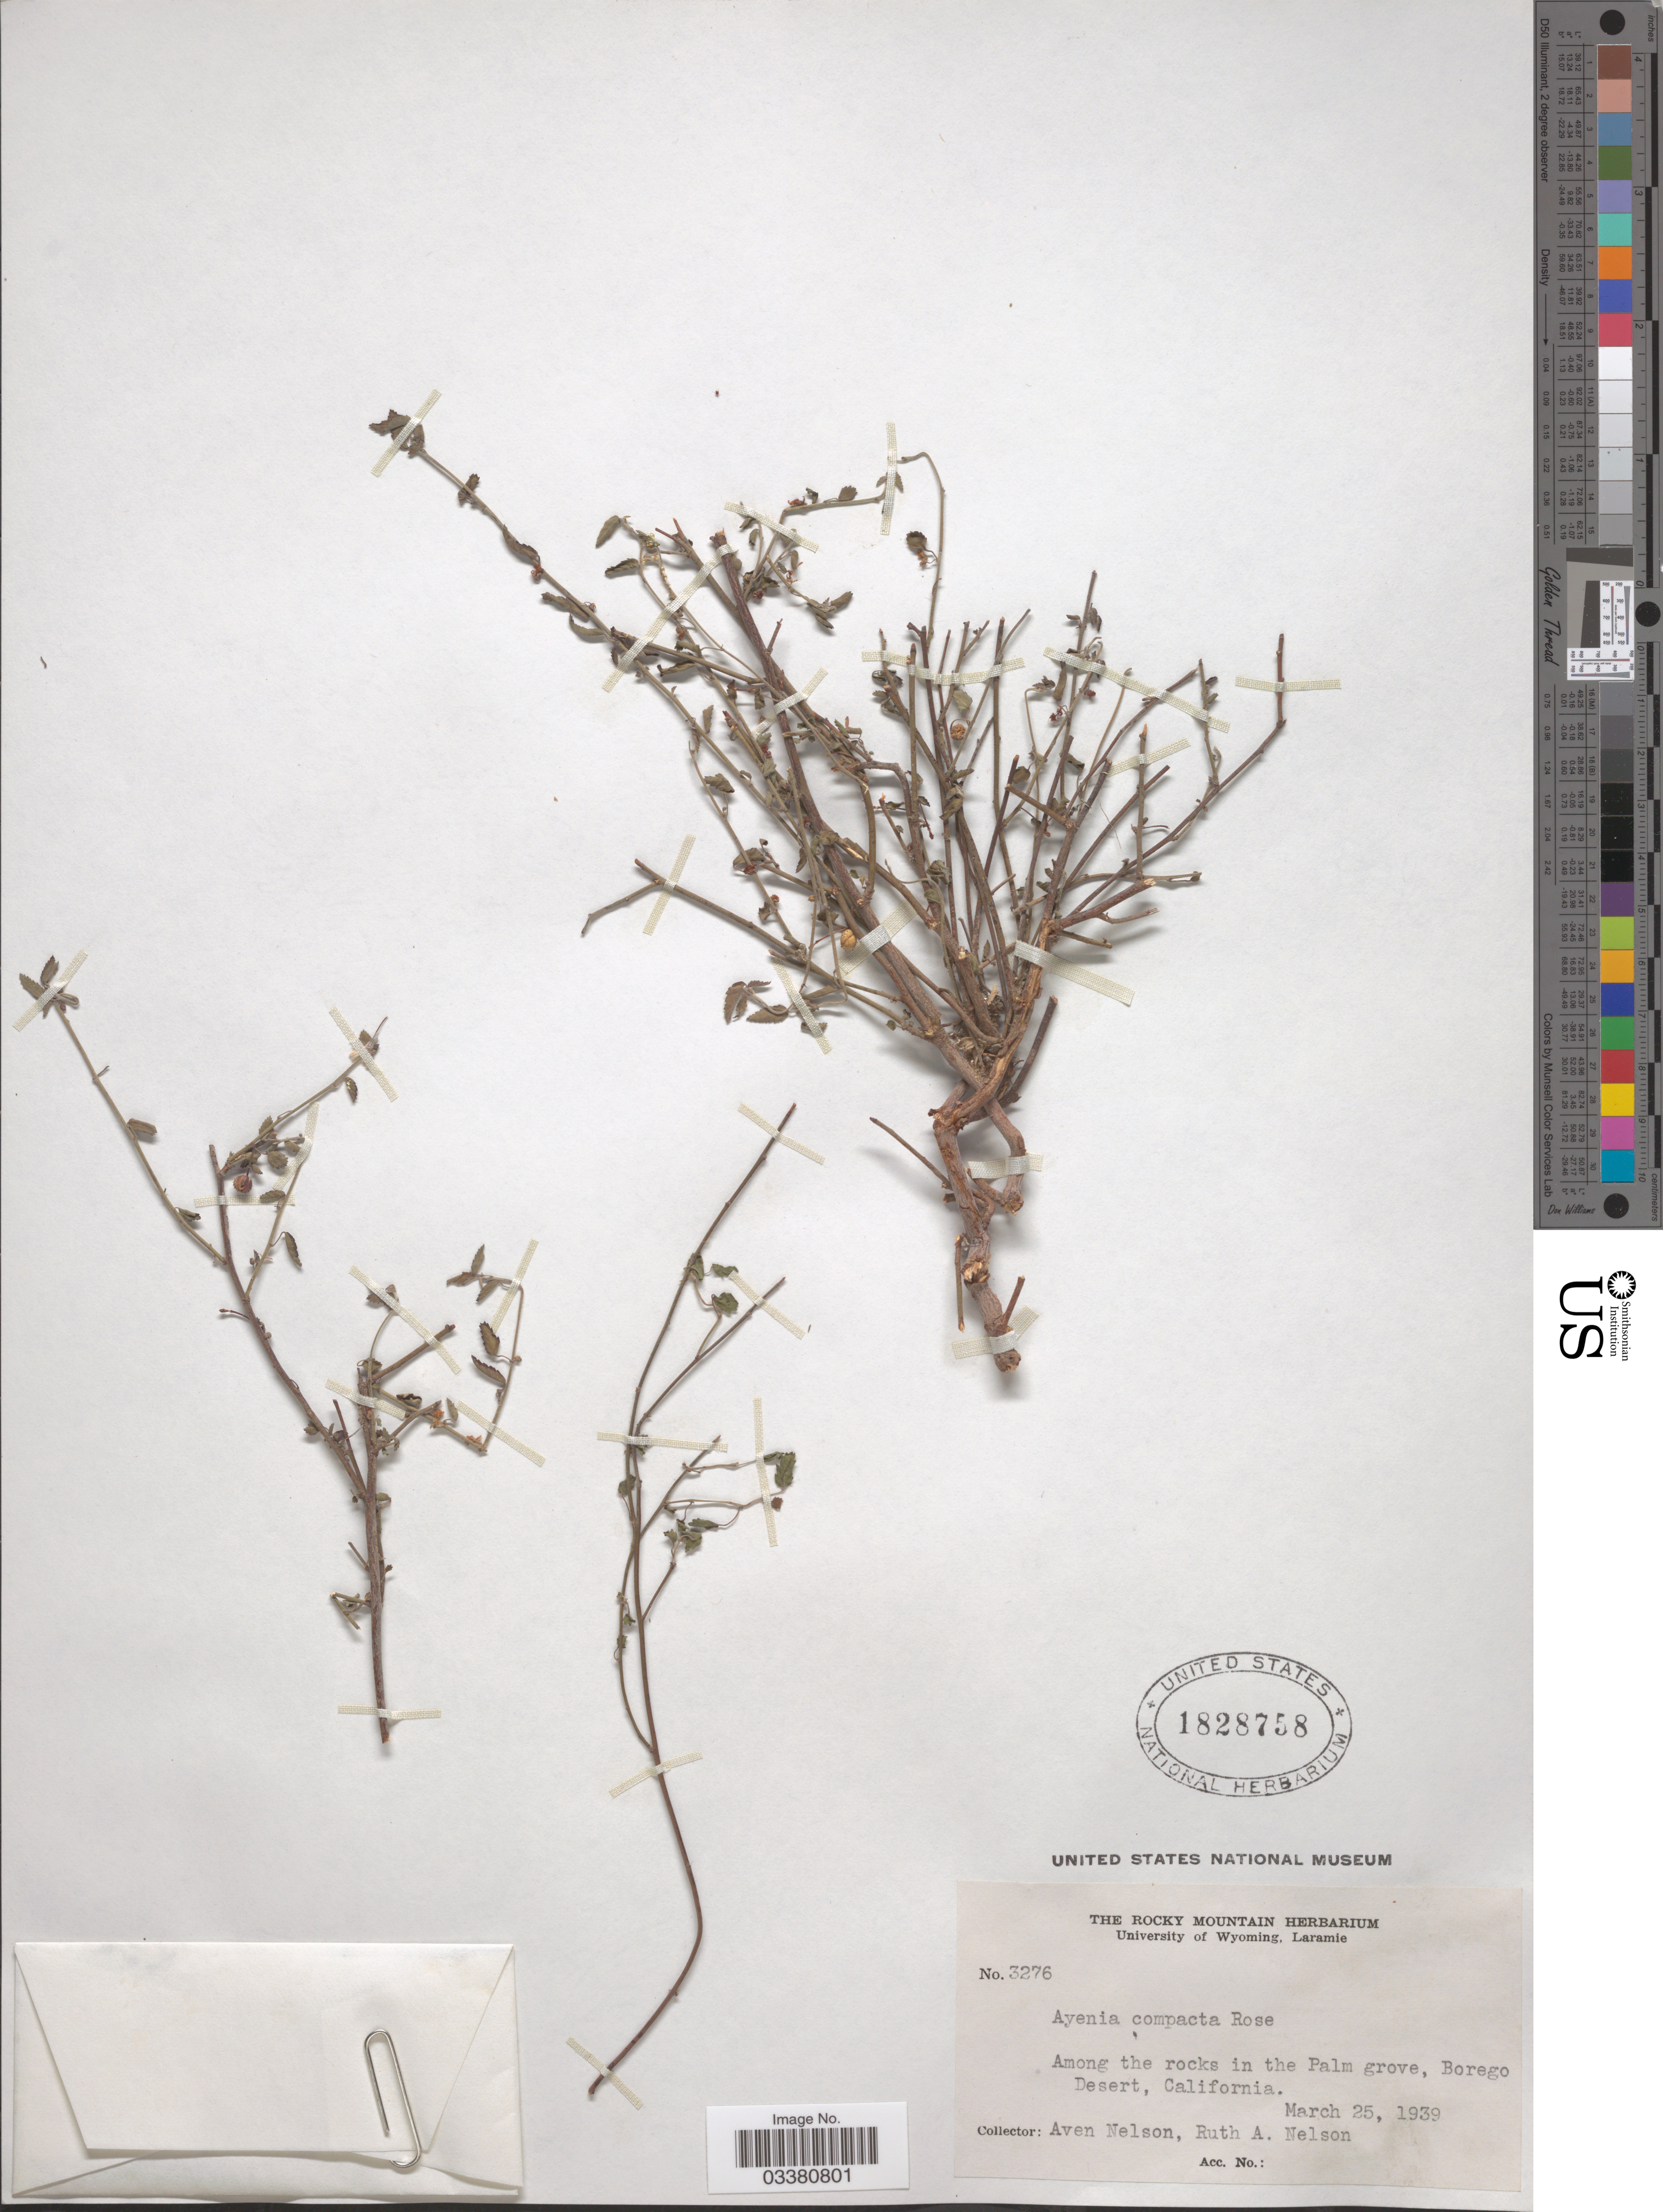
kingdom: Plantae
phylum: Tracheophyta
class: Magnoliopsida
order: Malvales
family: Malvaceae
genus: Ayenia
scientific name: Ayenia compacta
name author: Rose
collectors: A. Nelson & R. A. Nelson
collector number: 3276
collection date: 1939-03-25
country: United States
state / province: California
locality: Among the rocks in the Palm grove, Borego Desert.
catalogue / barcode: US 1828758